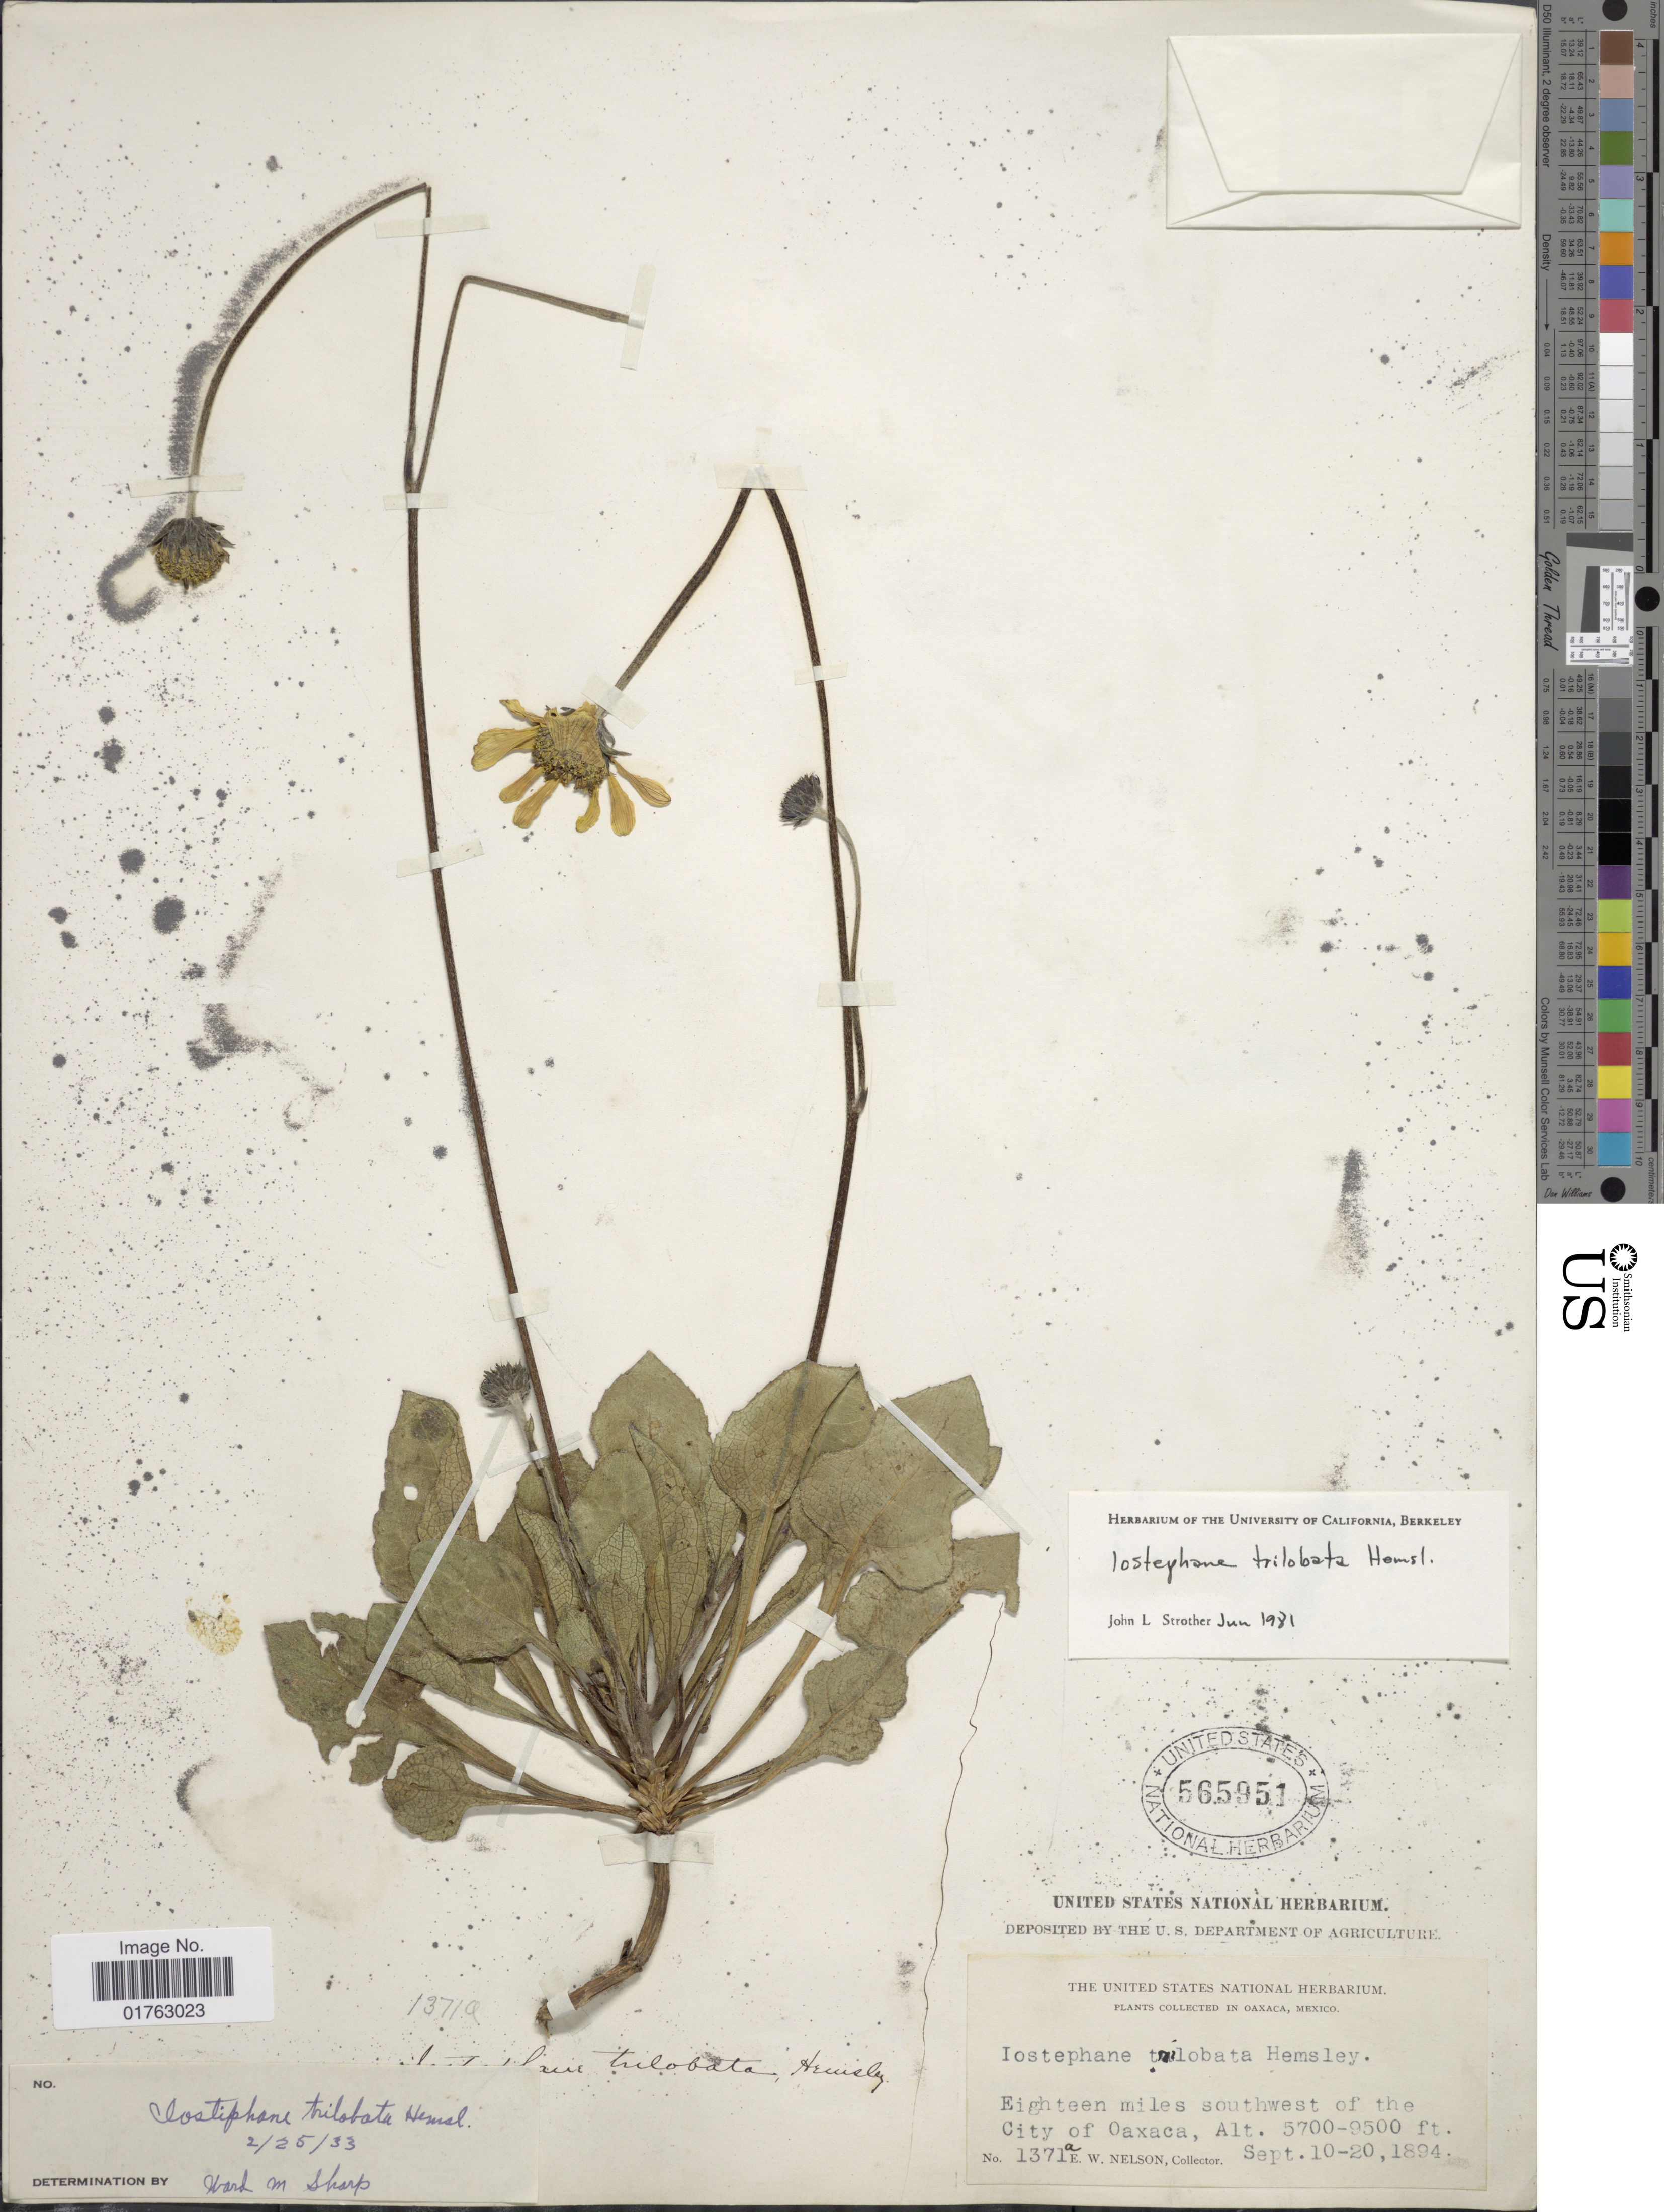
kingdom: Plantae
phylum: Tracheophyta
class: Magnoliopsida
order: Asterales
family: Asteraceae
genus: Iostephane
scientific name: Iostephane trilobata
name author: Hemsl.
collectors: E. W. Nelson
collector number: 1371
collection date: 1894-09-10/1894-09-20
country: Mexico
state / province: Oaxaca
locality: Eighteen miles southwest of the City of Oaxaca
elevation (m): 1737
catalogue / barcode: US 565951